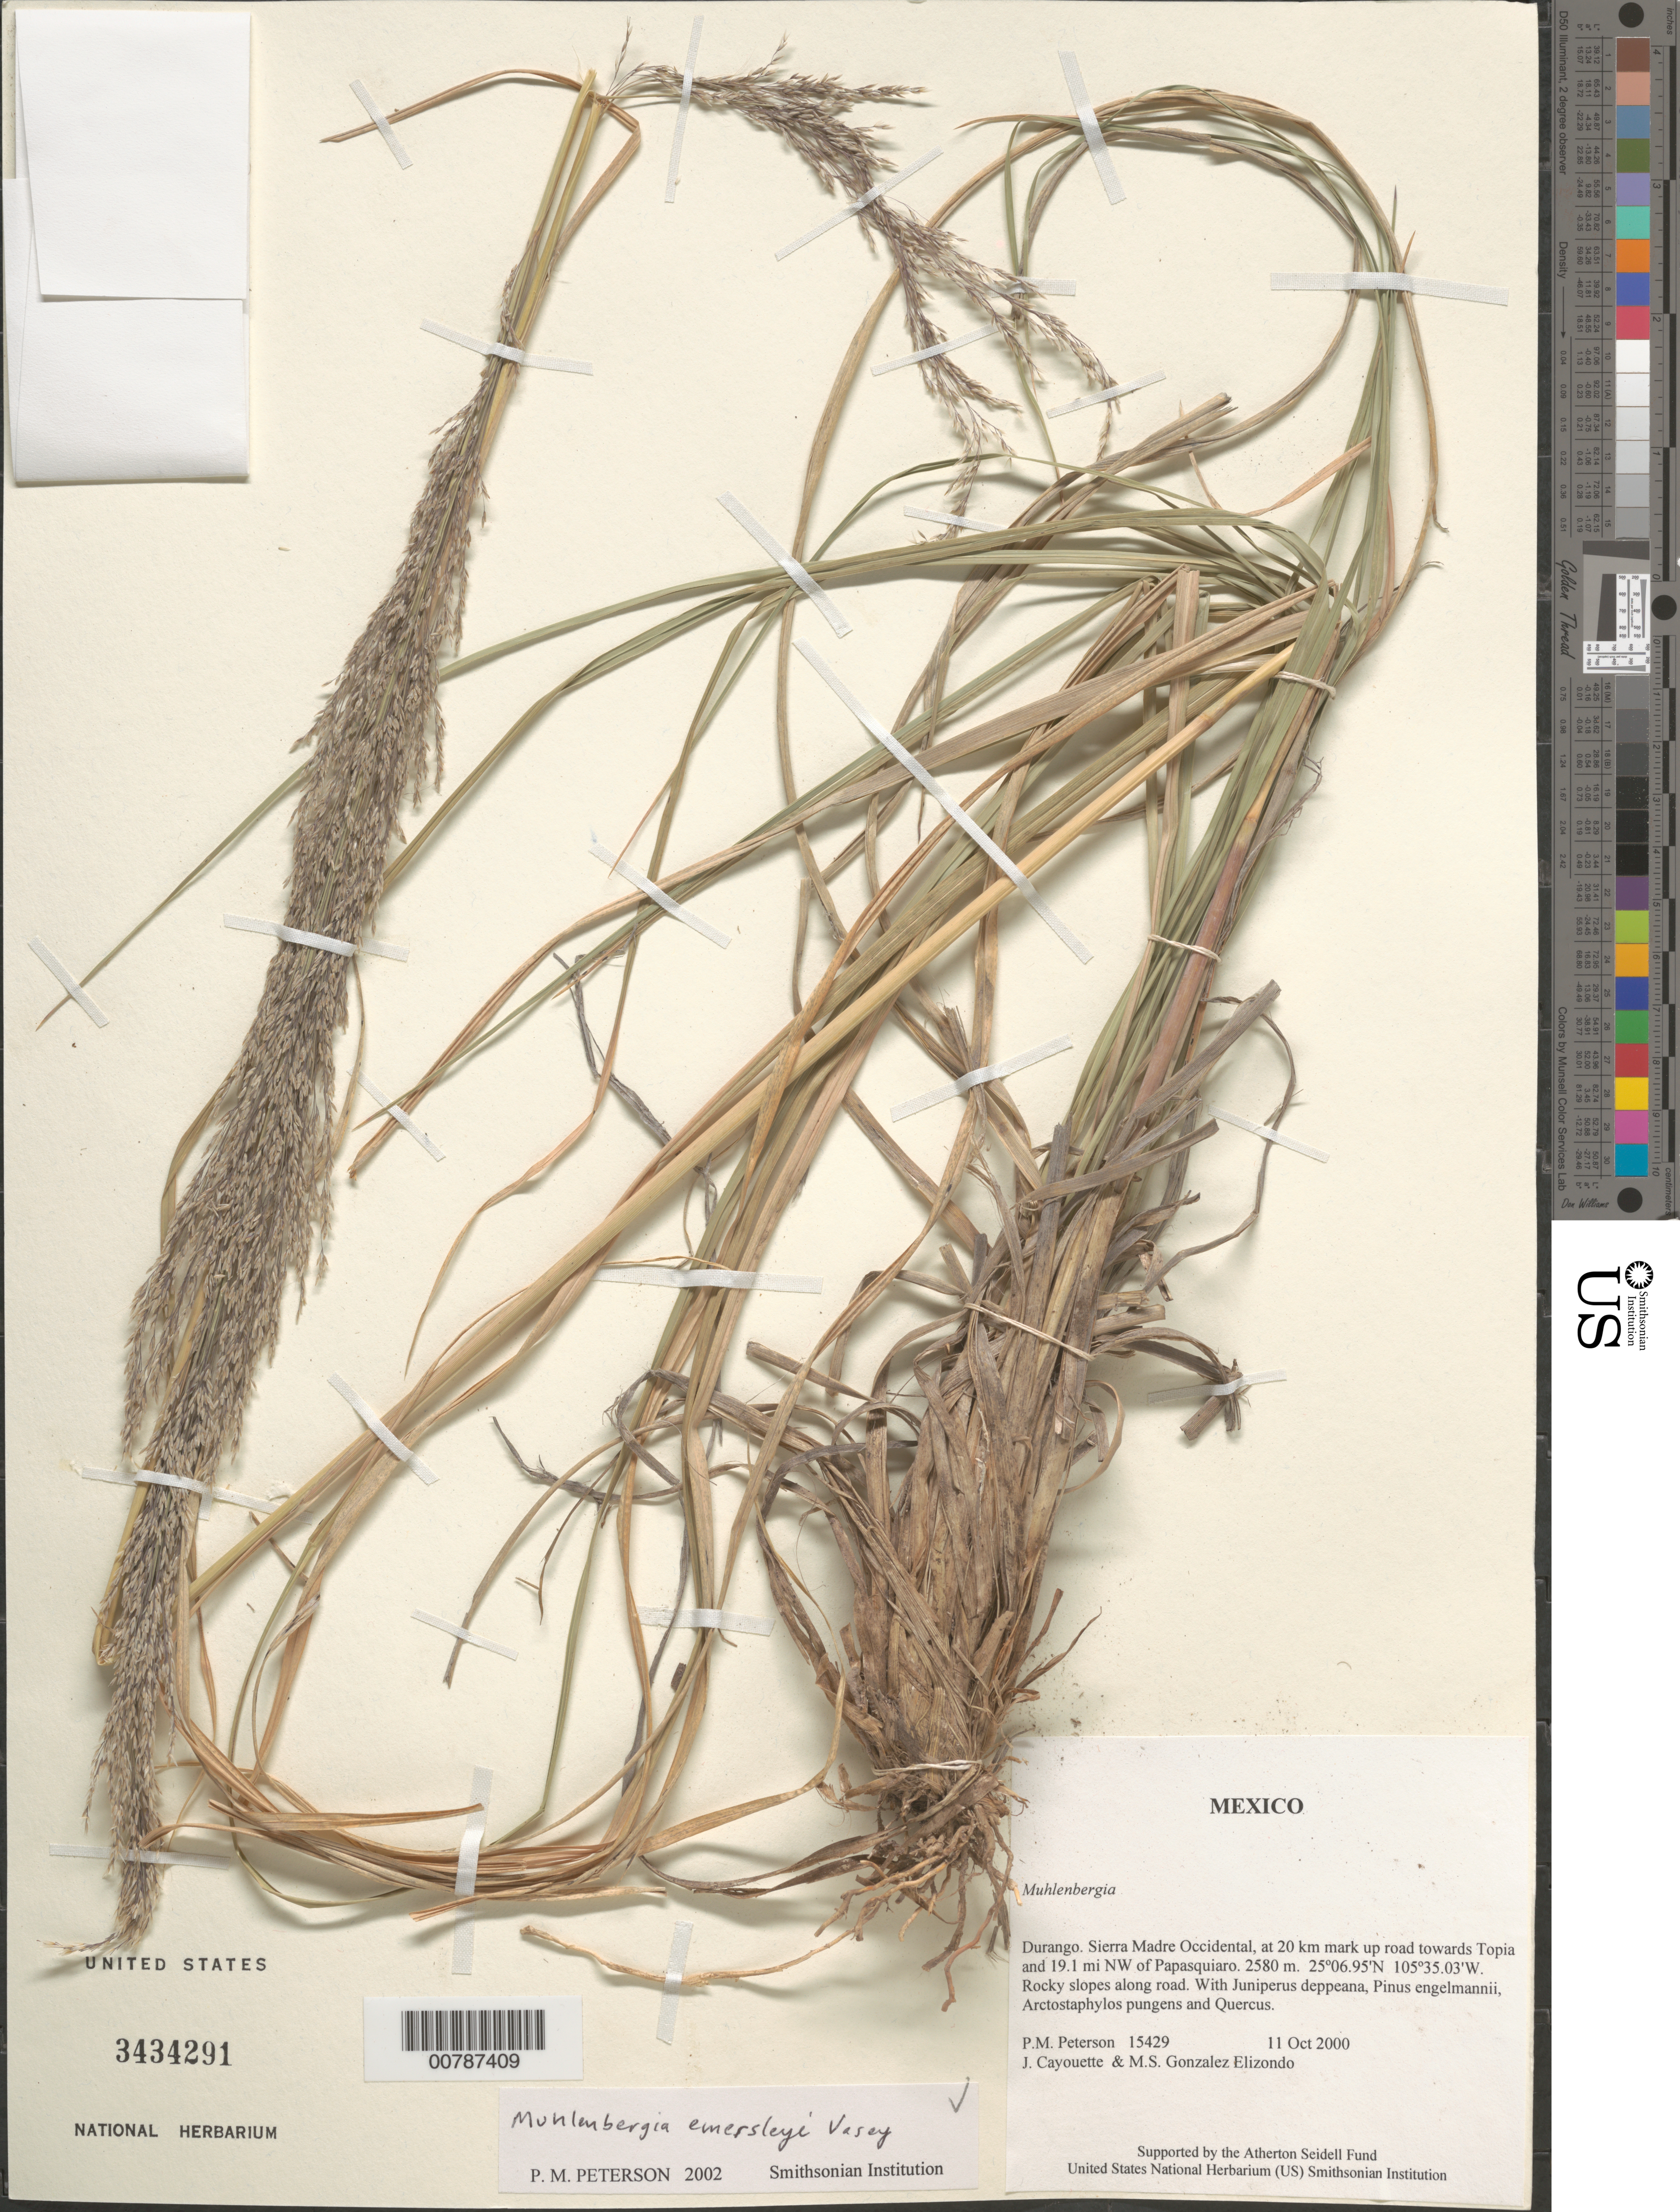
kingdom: Plantae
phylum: Tracheophyta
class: Liliopsida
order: Poales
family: Poaceae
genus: Muhlenbergia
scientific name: Muhlenbergia emersleyi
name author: Vasey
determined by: Peterson, Paul M., (BOT), Smithsonian Institution - National Museum of Natural History (UNITED STATES)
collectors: P. M. Peterson, J. Cayouette & M. S. González-Elizondo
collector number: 15429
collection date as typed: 11 Oct 2000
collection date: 2000-10-11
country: Mexico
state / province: Durango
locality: Sierra Madre Occidental, at 20 km mark up road towards Topia and 19.1 mi NW of Papasquiaro.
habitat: Rocky slopes along road.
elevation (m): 2580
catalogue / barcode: US 3434291